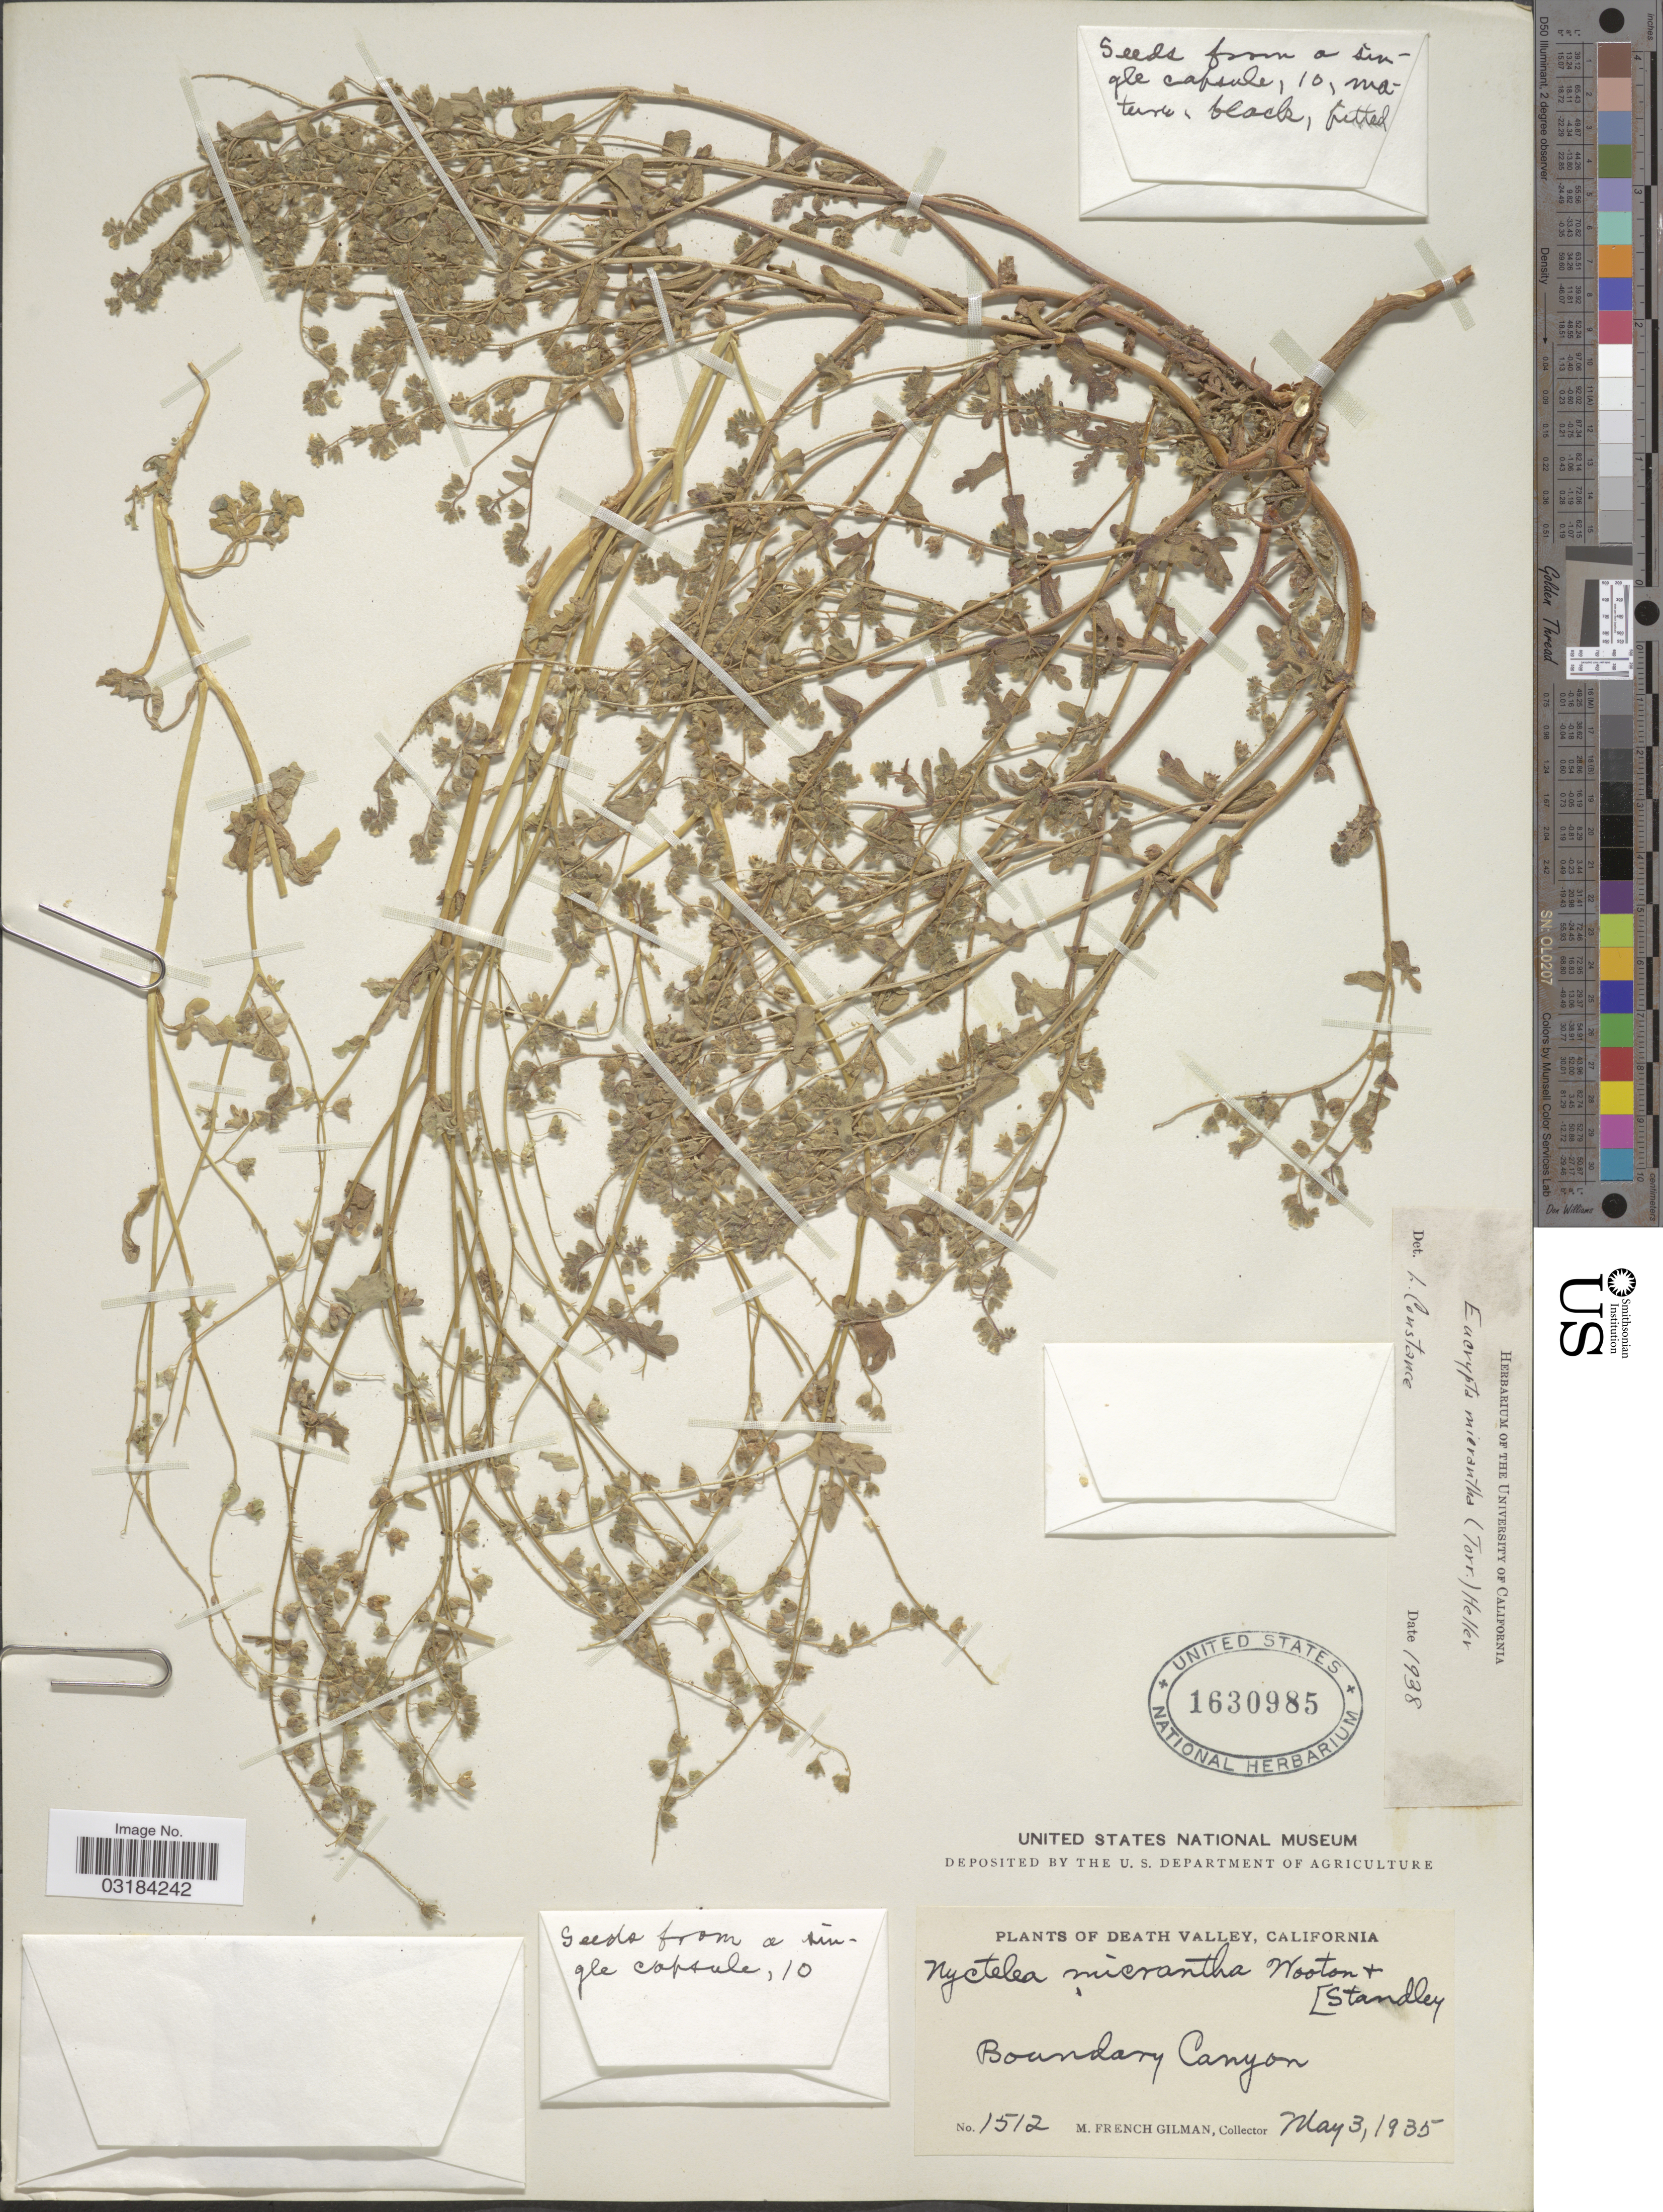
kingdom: Plantae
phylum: Tracheophyta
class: Magnoliopsida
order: Boraginales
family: Hydrophyllaceae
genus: Eucrypta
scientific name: Eucrypta micrantha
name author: (Torr.) A. Heller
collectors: M. F. Gilman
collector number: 1512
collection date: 1935-05-03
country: United States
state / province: California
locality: Death Valley. Boundary Canyon.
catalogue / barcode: US 1630985